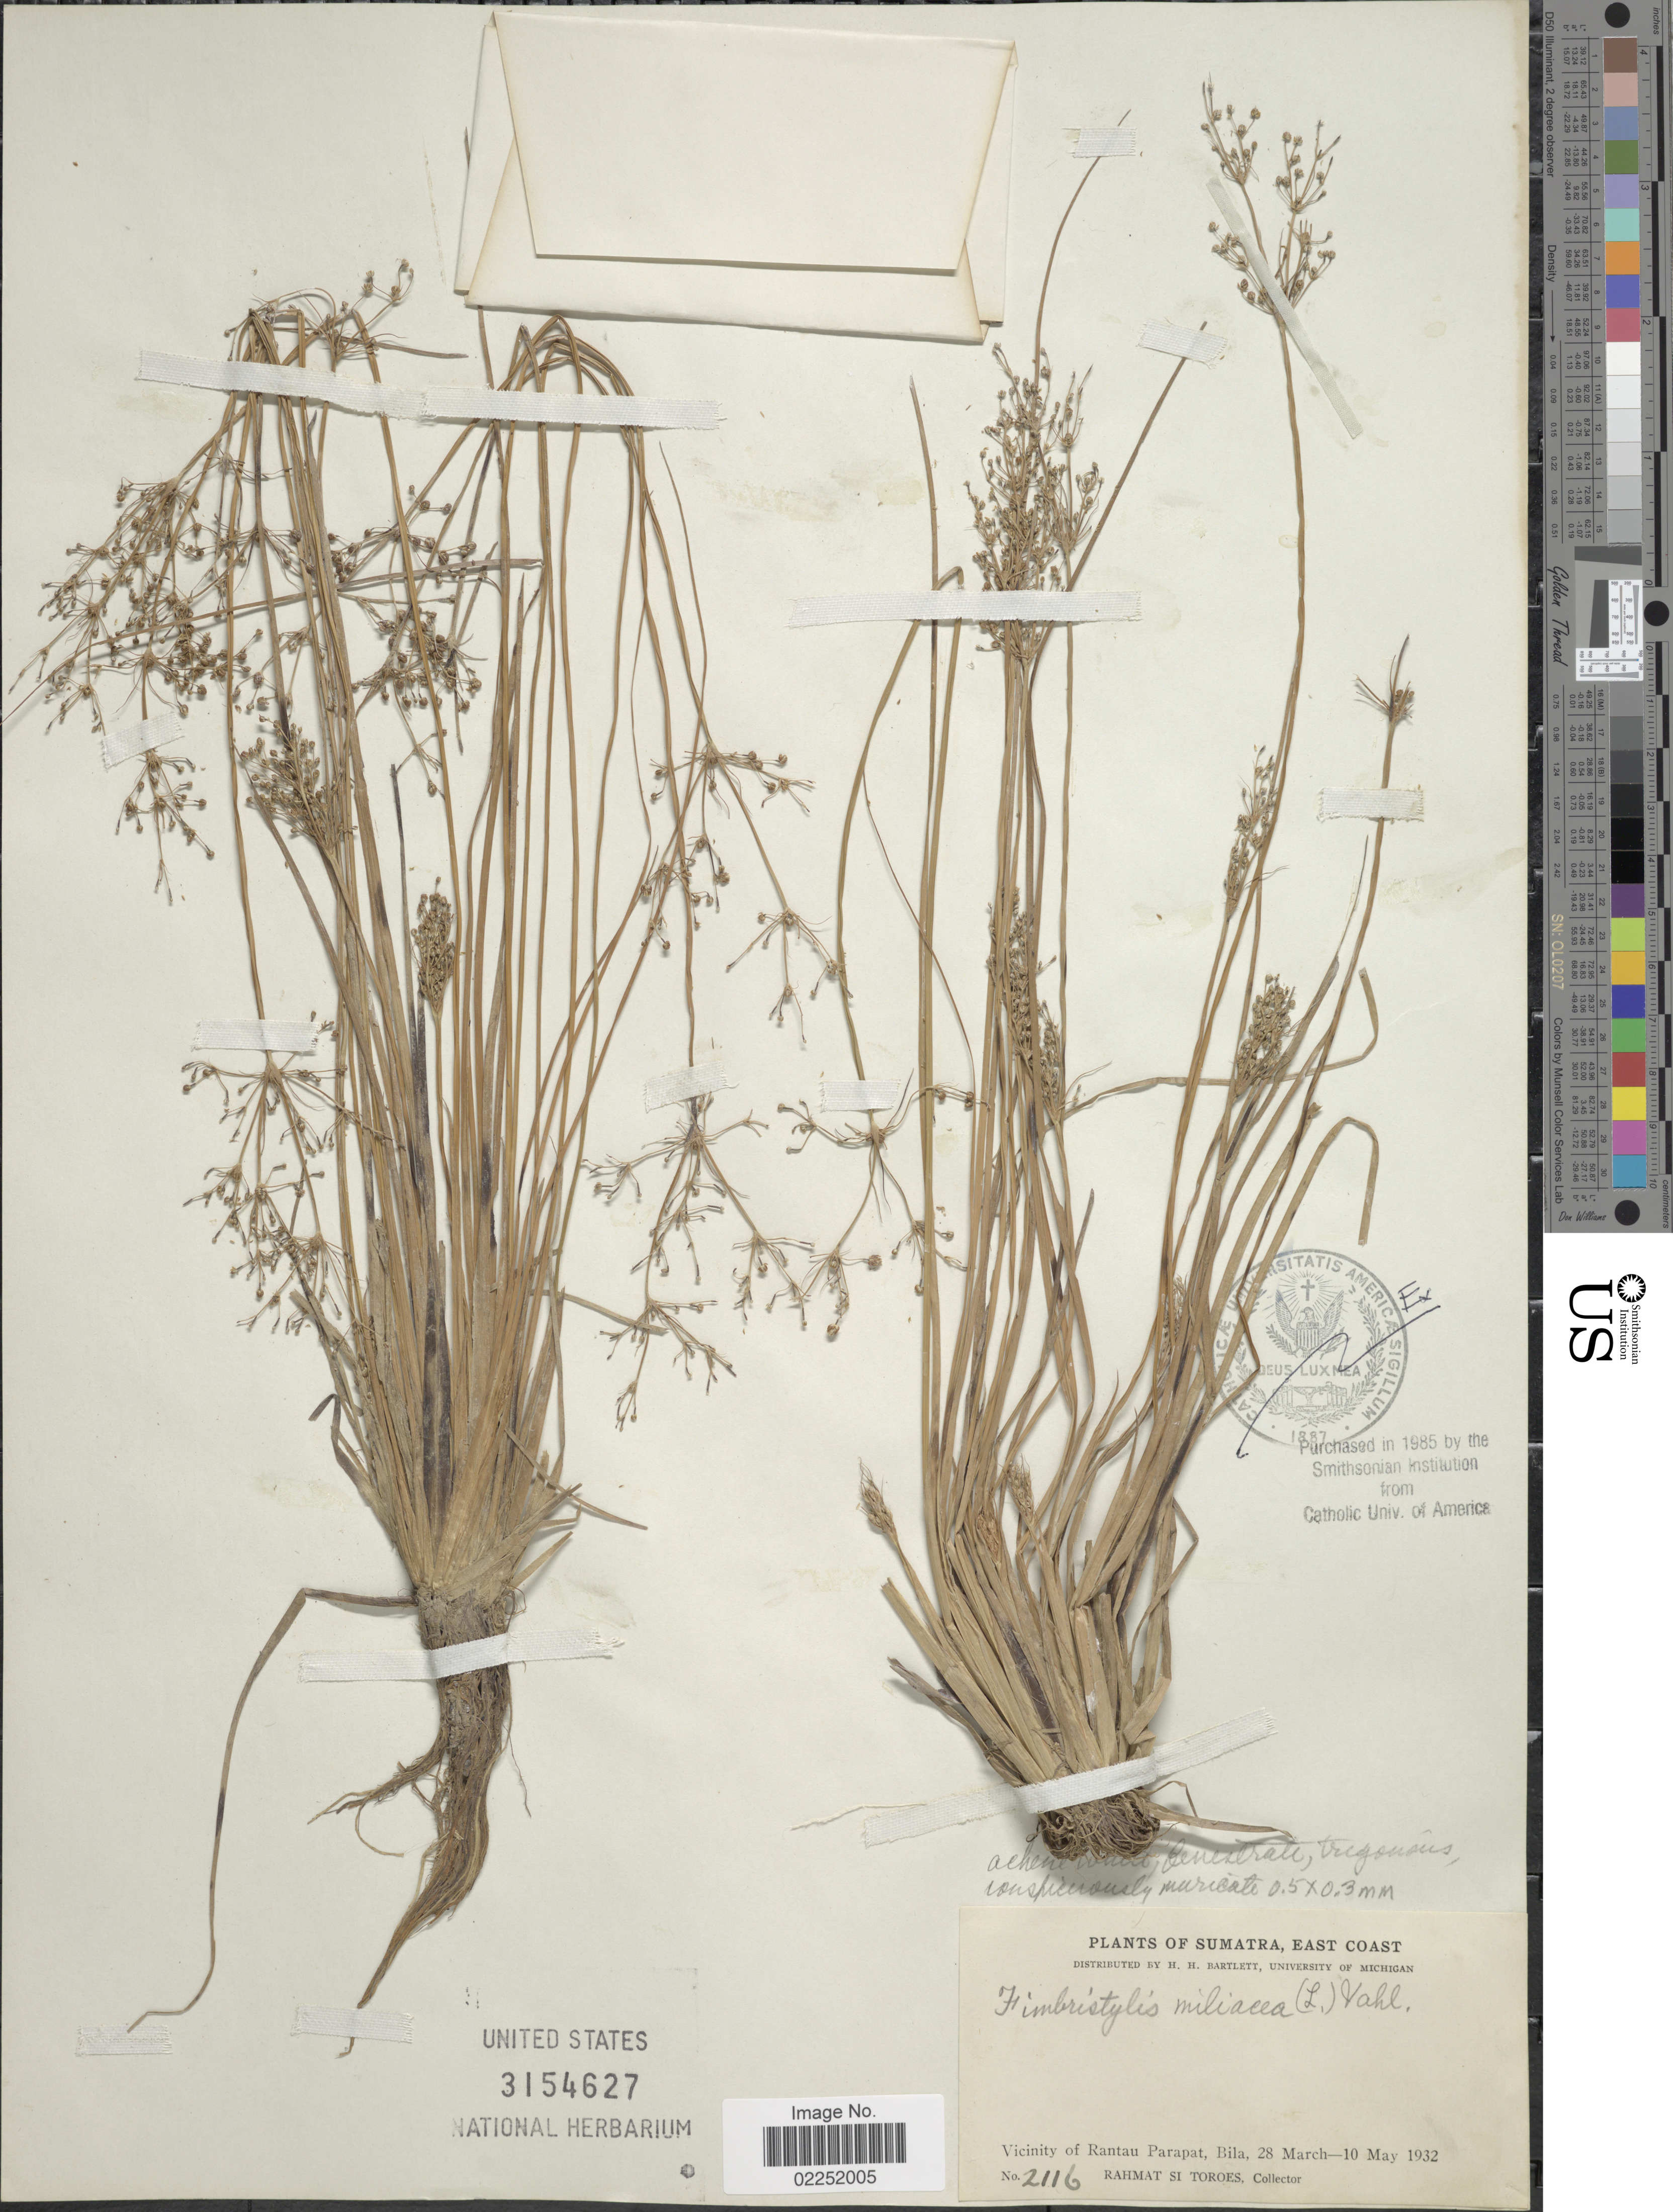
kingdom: Plantae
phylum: Tracheophyta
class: Liliopsida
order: Poales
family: Cyperaceae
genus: Fimbristylis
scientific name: Fimbristylis littoralis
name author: Gaudich.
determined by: Strong, M. T., (US), Smithsonian Institution - National Museum of Natural History (UNITED STATES)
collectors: Rahmat Si Boeea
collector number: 2116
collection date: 1932-03-28/1932-05-10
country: Indonesia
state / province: Sumatra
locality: East Coast, Vicinity of Rantau Parapat, Bila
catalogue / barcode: US 3154627